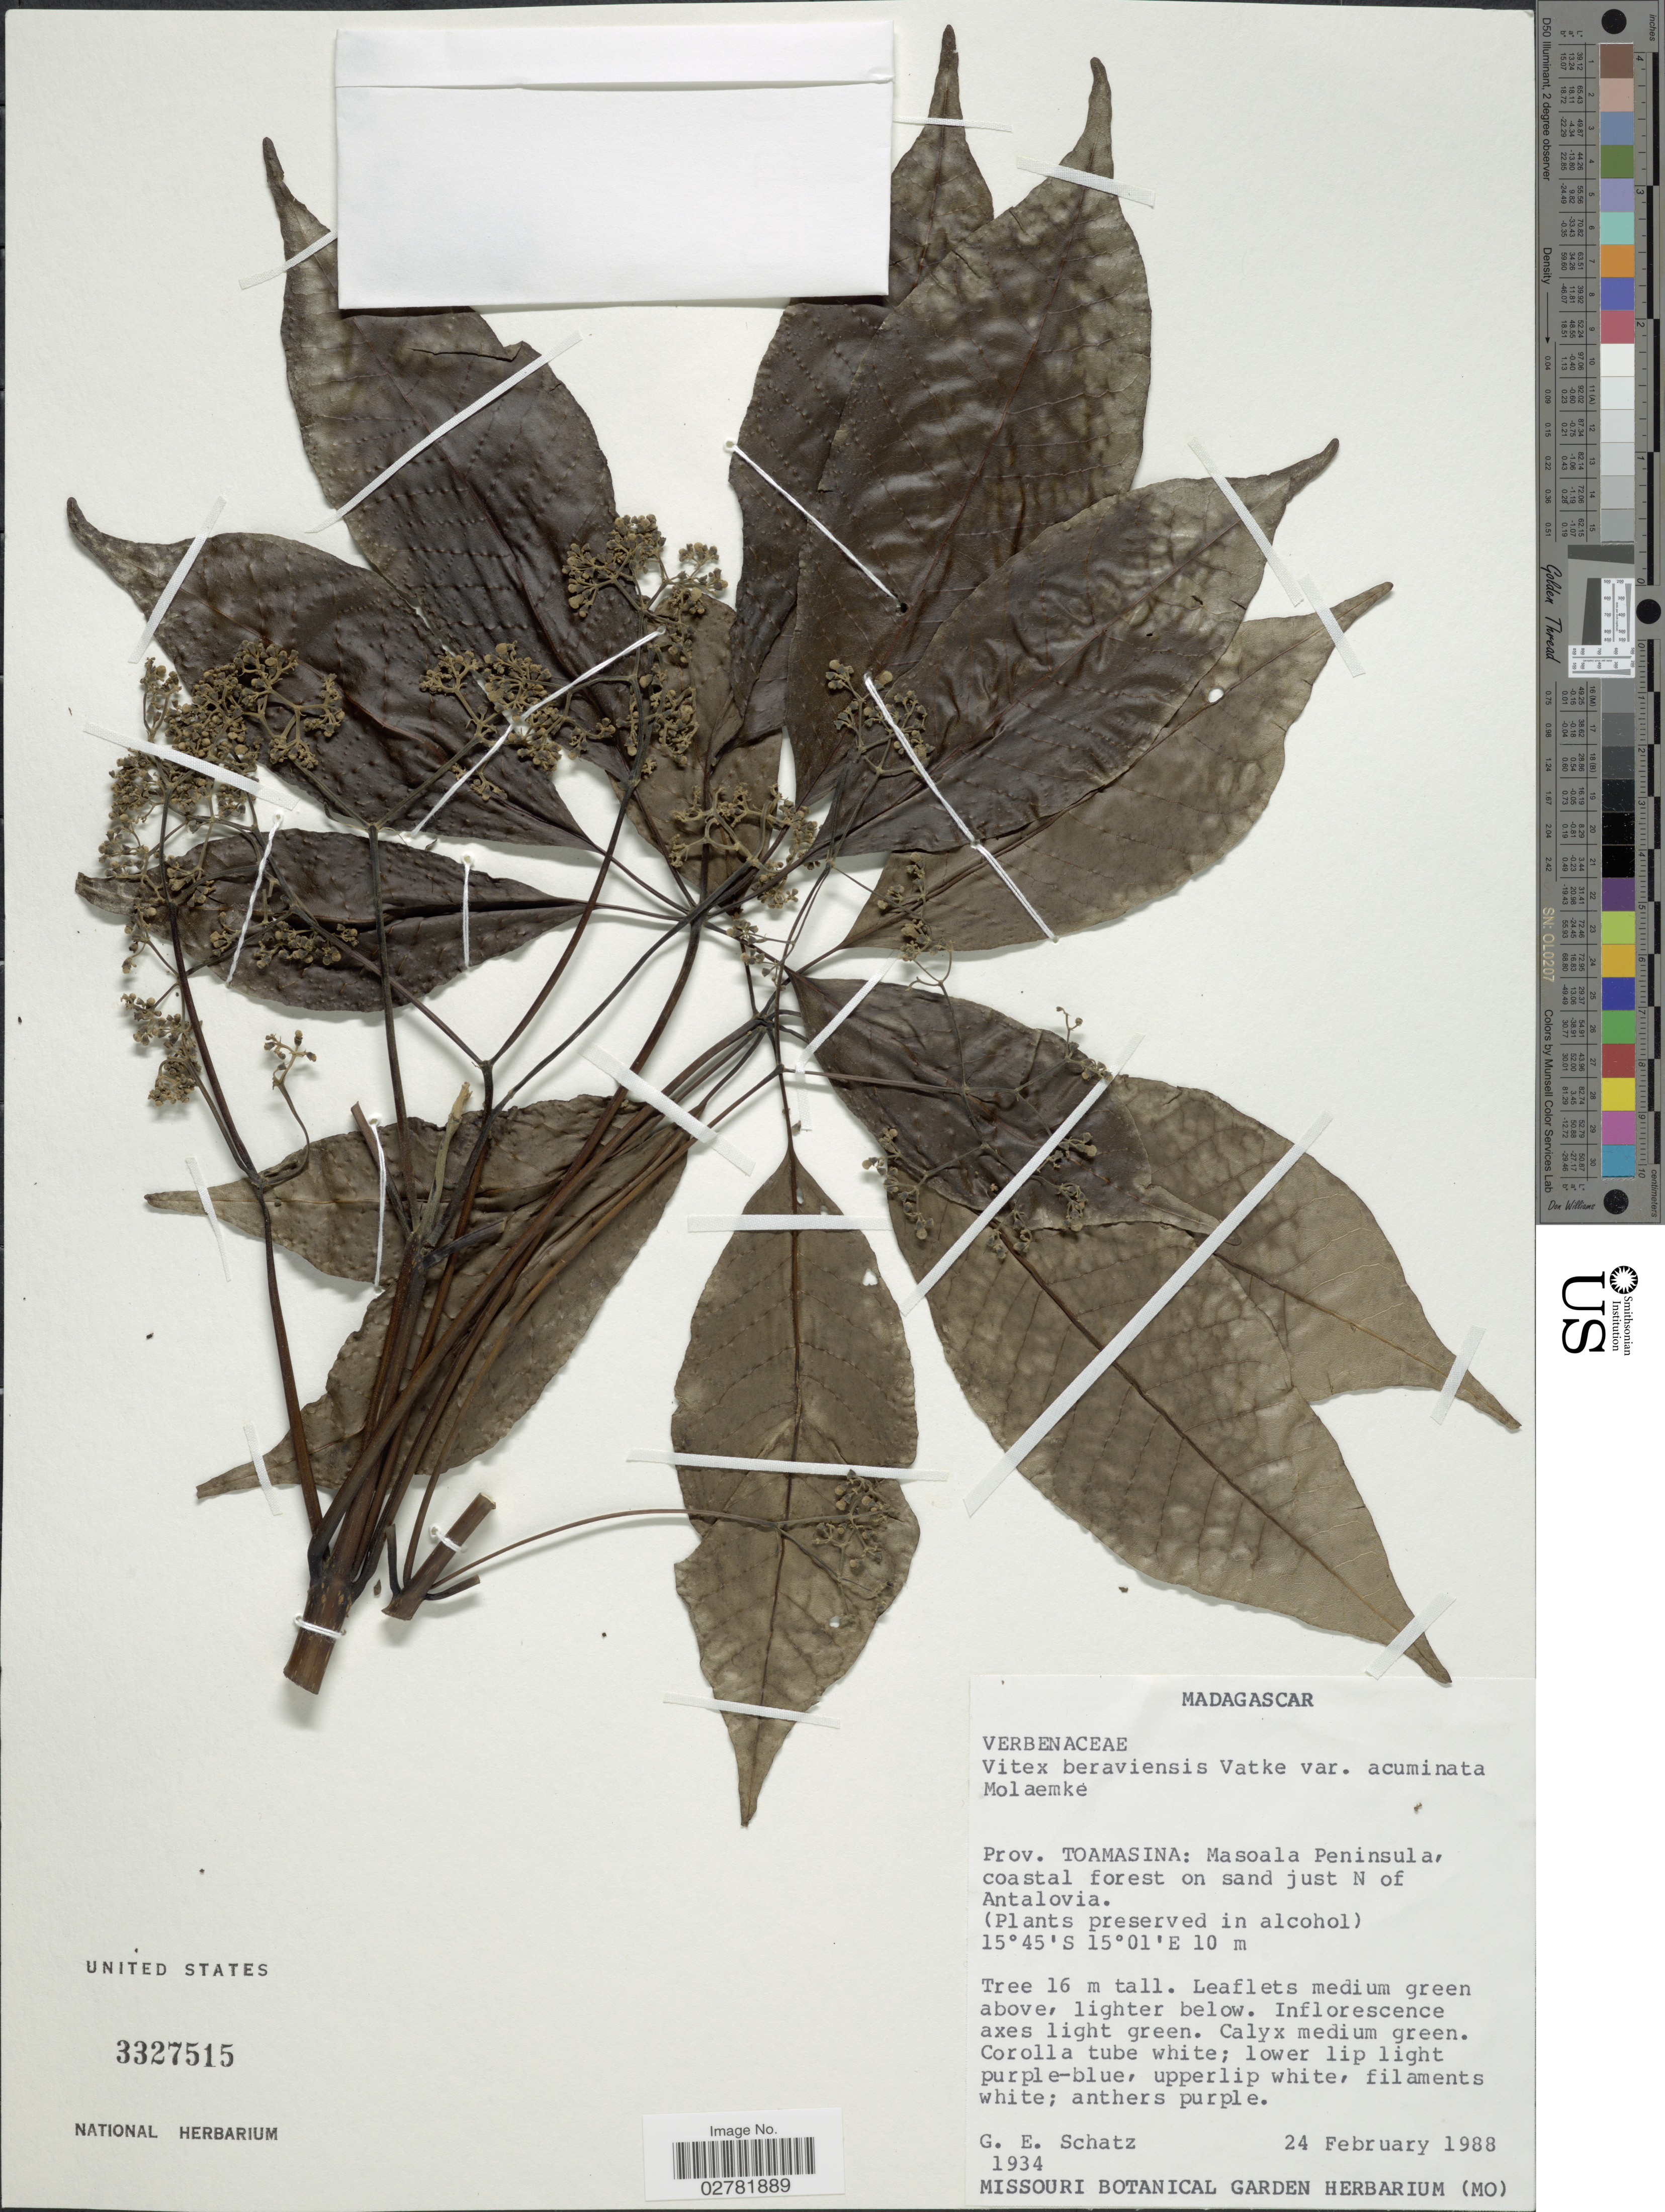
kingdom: Plantae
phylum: Tracheophyta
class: Magnoliopsida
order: Lamiales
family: Lamiaceae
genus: Vitex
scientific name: Vitex beraviensis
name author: Vatke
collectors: G. Schatz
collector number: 1934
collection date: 1988-02-24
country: Madagascar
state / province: Analanjirofo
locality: Masoala Peninsula, coastal forest on sand just N of Antalovia.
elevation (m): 10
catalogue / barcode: US 3327515